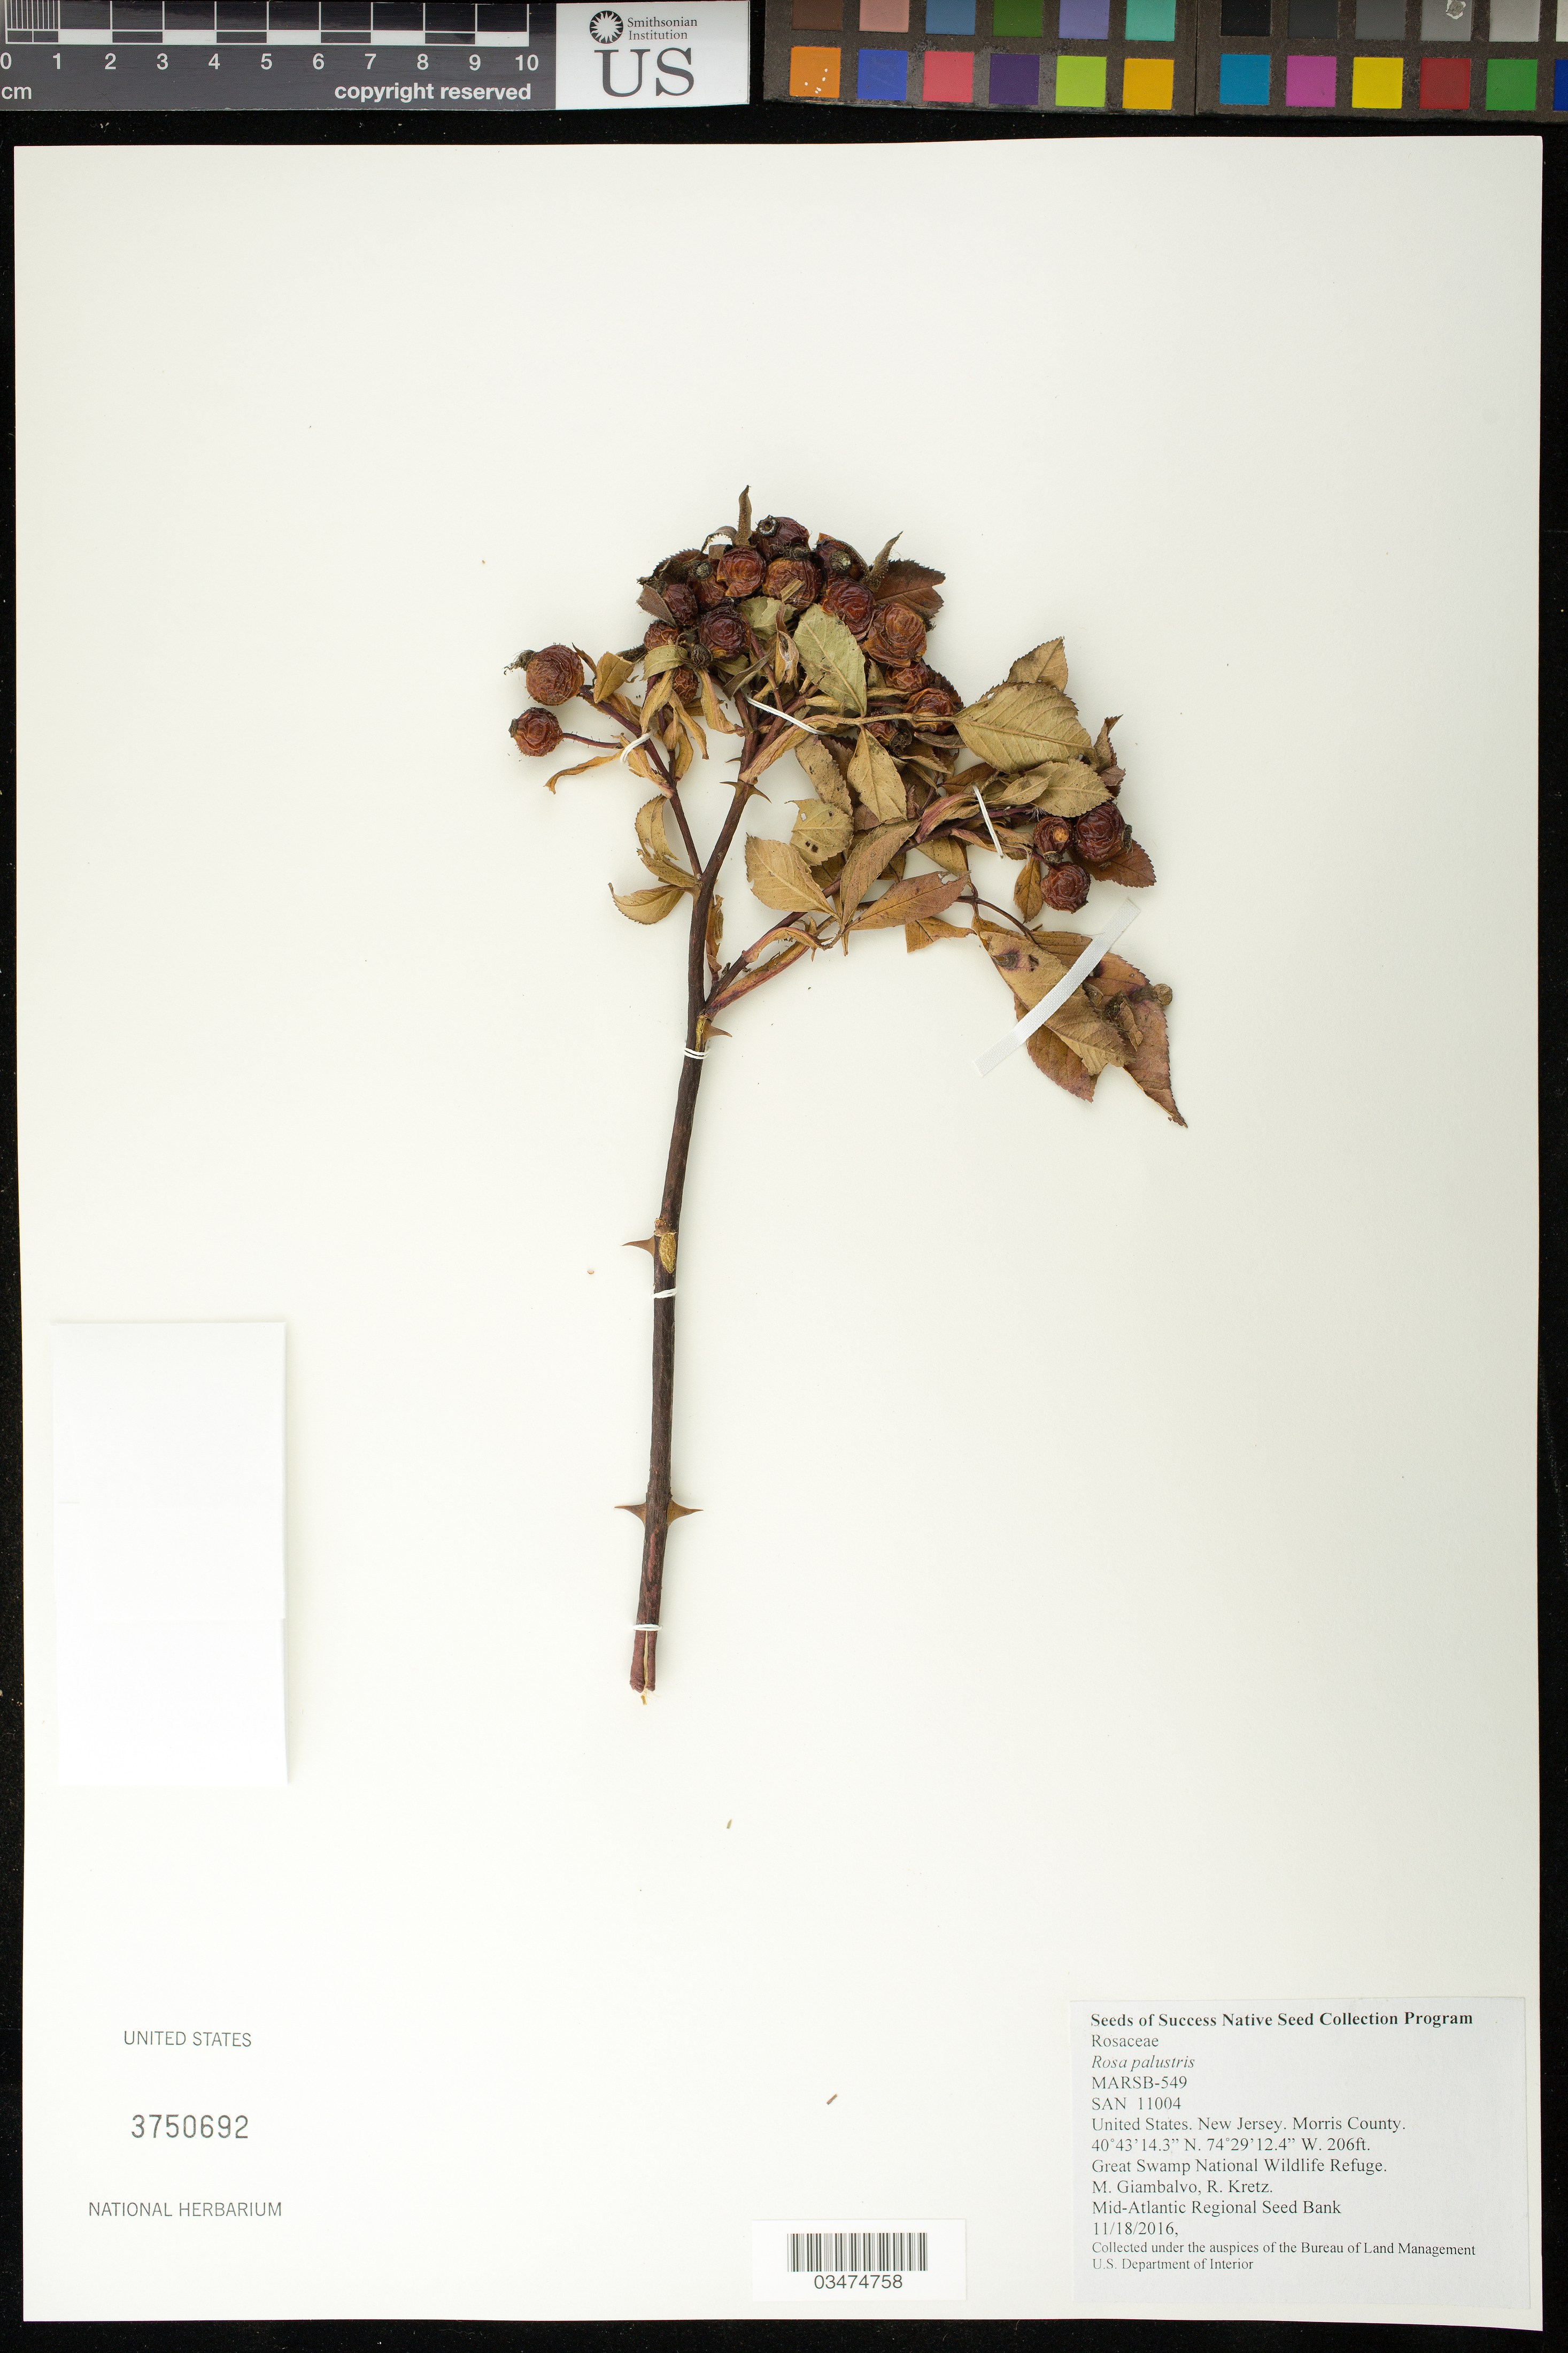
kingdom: Plantae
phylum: Tracheophyta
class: Magnoliopsida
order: Rosales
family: Rosaceae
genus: Rosa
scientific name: Rosa palustris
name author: Marshall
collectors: M. Giambalvo & R. Kretz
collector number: MARSB-549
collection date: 2016-11-18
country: United States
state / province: New Jersey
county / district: Morris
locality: Great Swamp National Wildlife Refuge.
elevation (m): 63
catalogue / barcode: US 3750692